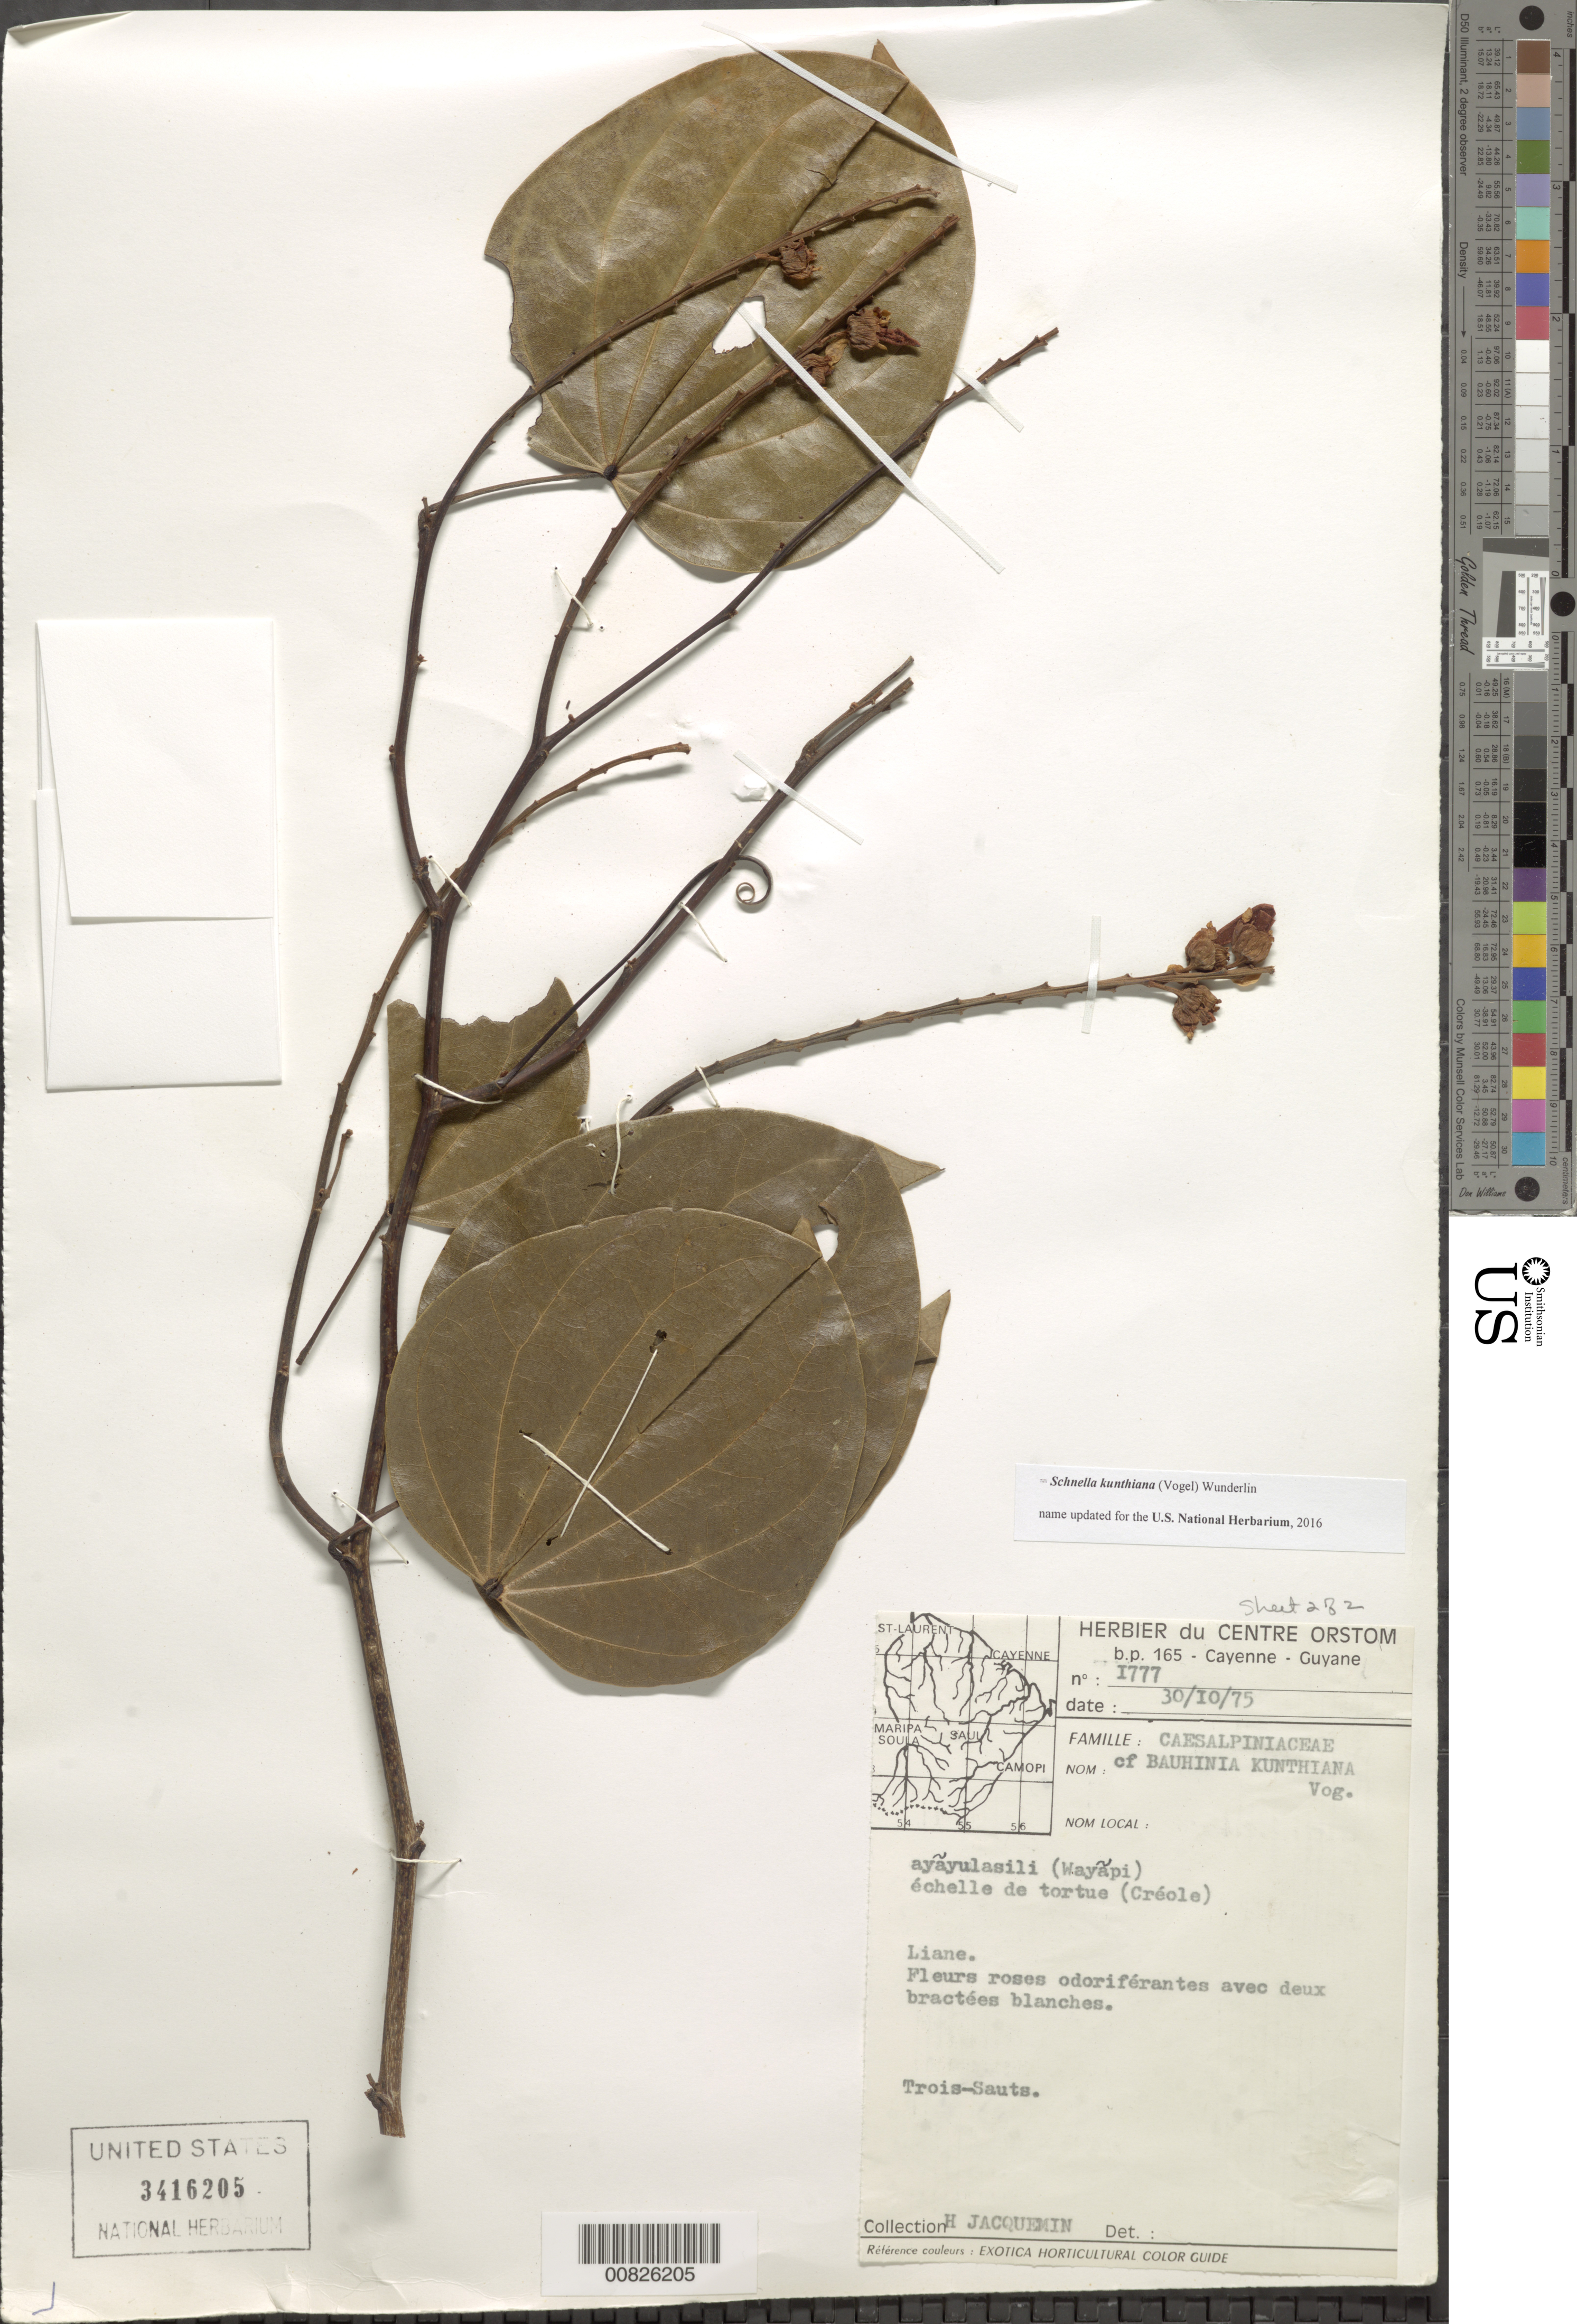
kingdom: Plantae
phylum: Tracheophyta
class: Magnoliopsida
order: Fabales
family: Fabaceae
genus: Schnella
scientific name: Schnella kunthiana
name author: (Vogel) Wunderlin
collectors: H. Jacquemin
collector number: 1777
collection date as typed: Transcribed d/m/y: 30/10/75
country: French Guiana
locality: Laine. Trois-Sauts.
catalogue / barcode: US 3416205